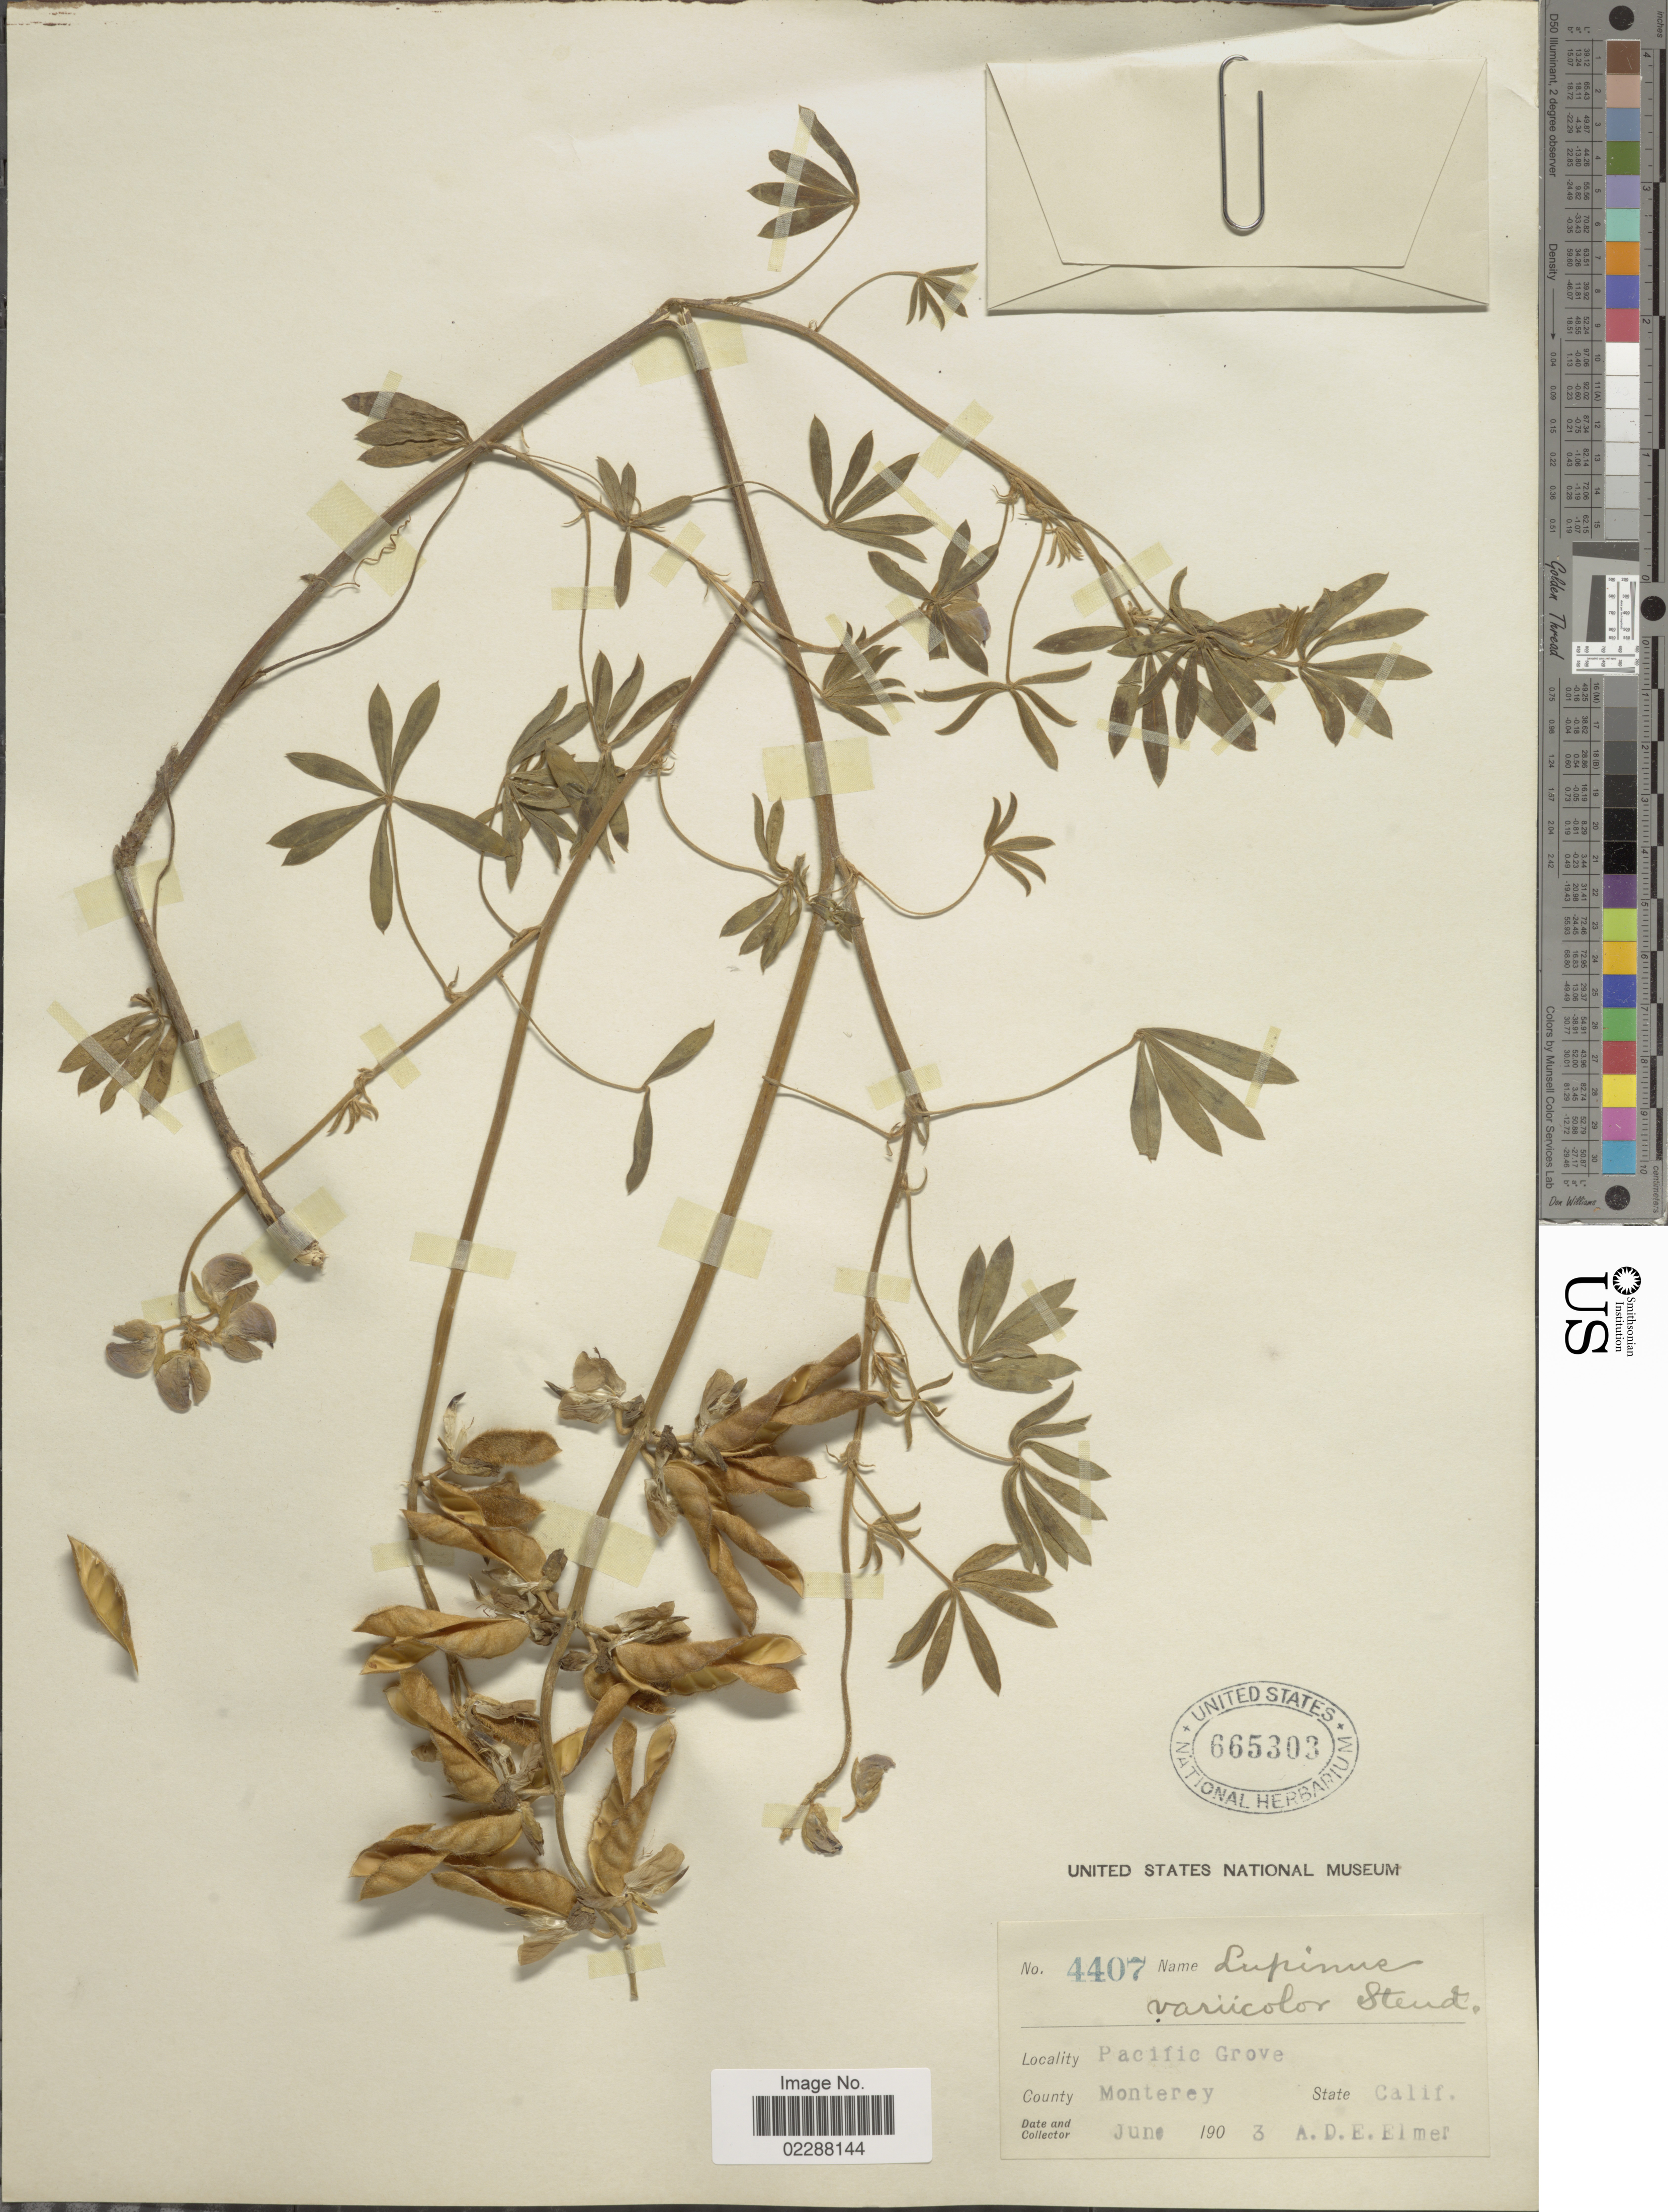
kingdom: Plantae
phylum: Tracheophyta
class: Magnoliopsida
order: Fabales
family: Fabaceae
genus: Lupinus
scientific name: Lupinus variicolor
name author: Steud.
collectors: A. D. E. Elmer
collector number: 4407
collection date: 1903-06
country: United States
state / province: California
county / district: Monterey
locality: Pacific Grove, County Monterey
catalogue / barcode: US 665303